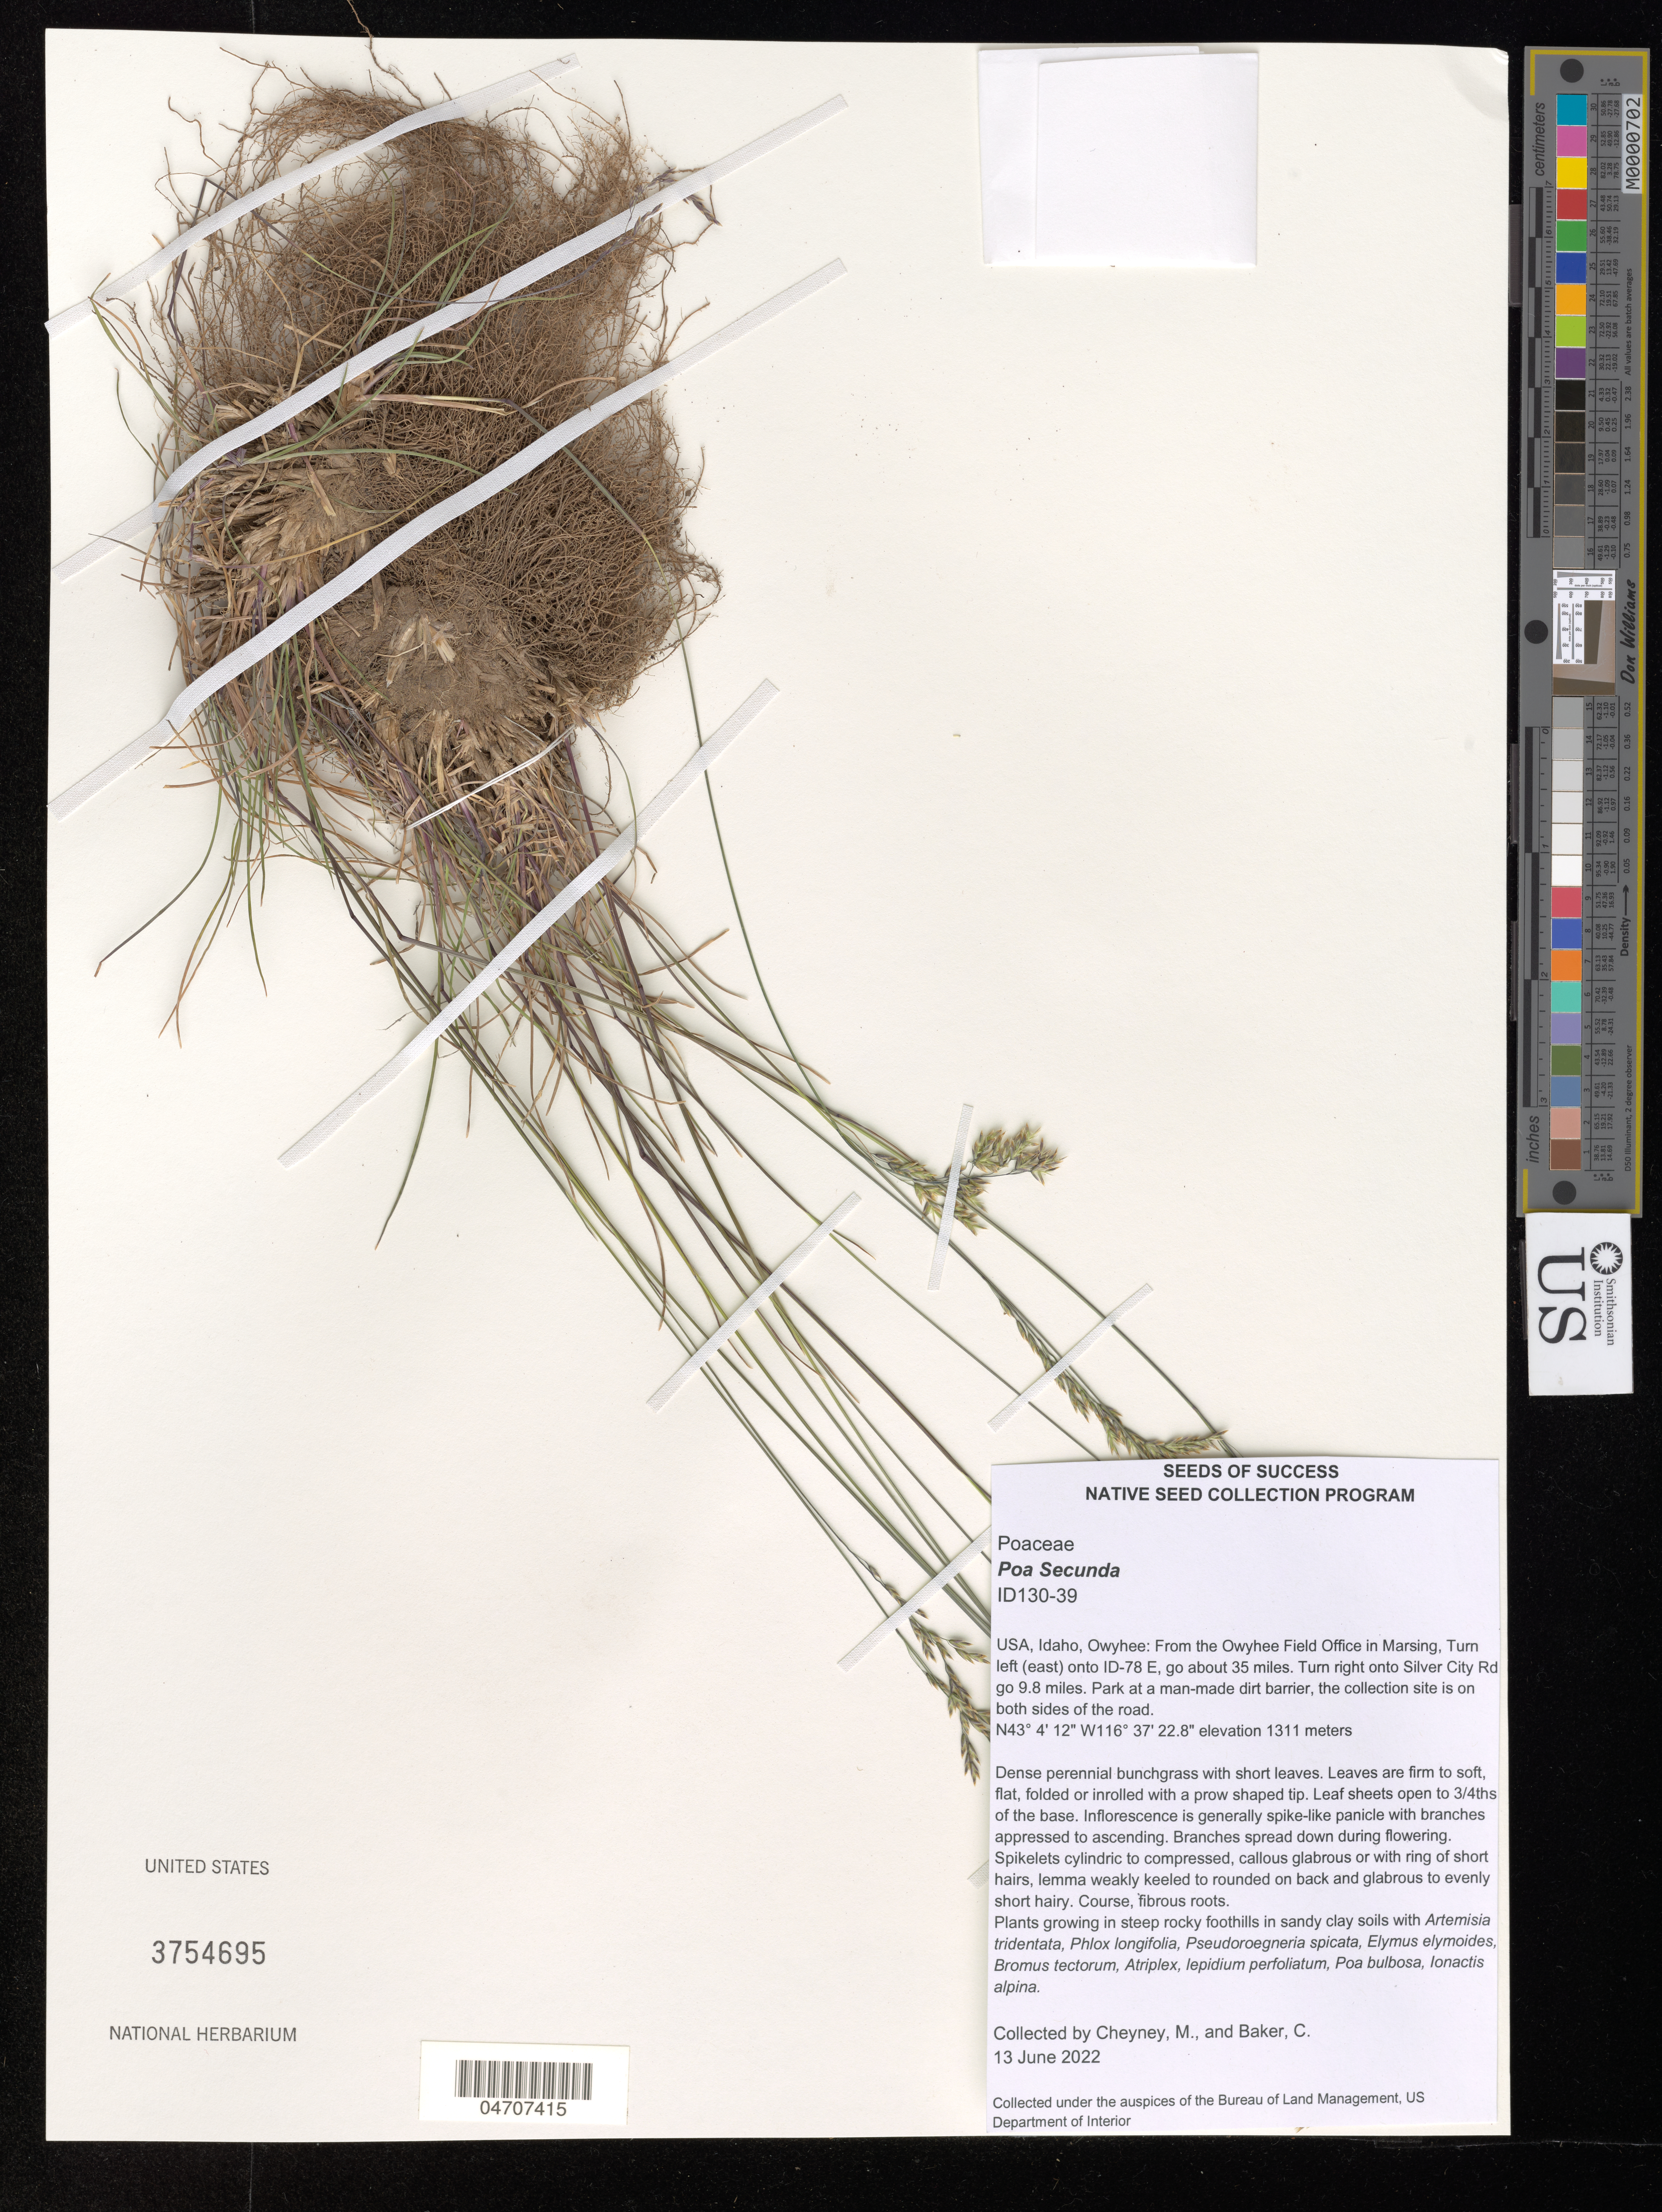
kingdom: Plantae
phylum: Tracheophyta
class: Liliopsida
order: Poales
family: Poaceae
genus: Poa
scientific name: Poa secunda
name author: J. Presl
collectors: M. Cheyney & C. Baker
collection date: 2022-06-13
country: United States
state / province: Idaho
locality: Owyhee: From the Owyhee Field Office in Marsing, Turn left (east) onto ID-78 E, go about 35 miles. Turn right onto Silver City Rd go 9.8 miles. Park at a man-made dirt barrier, the collection is on both sides of the road.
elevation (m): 1311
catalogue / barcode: US 3754695